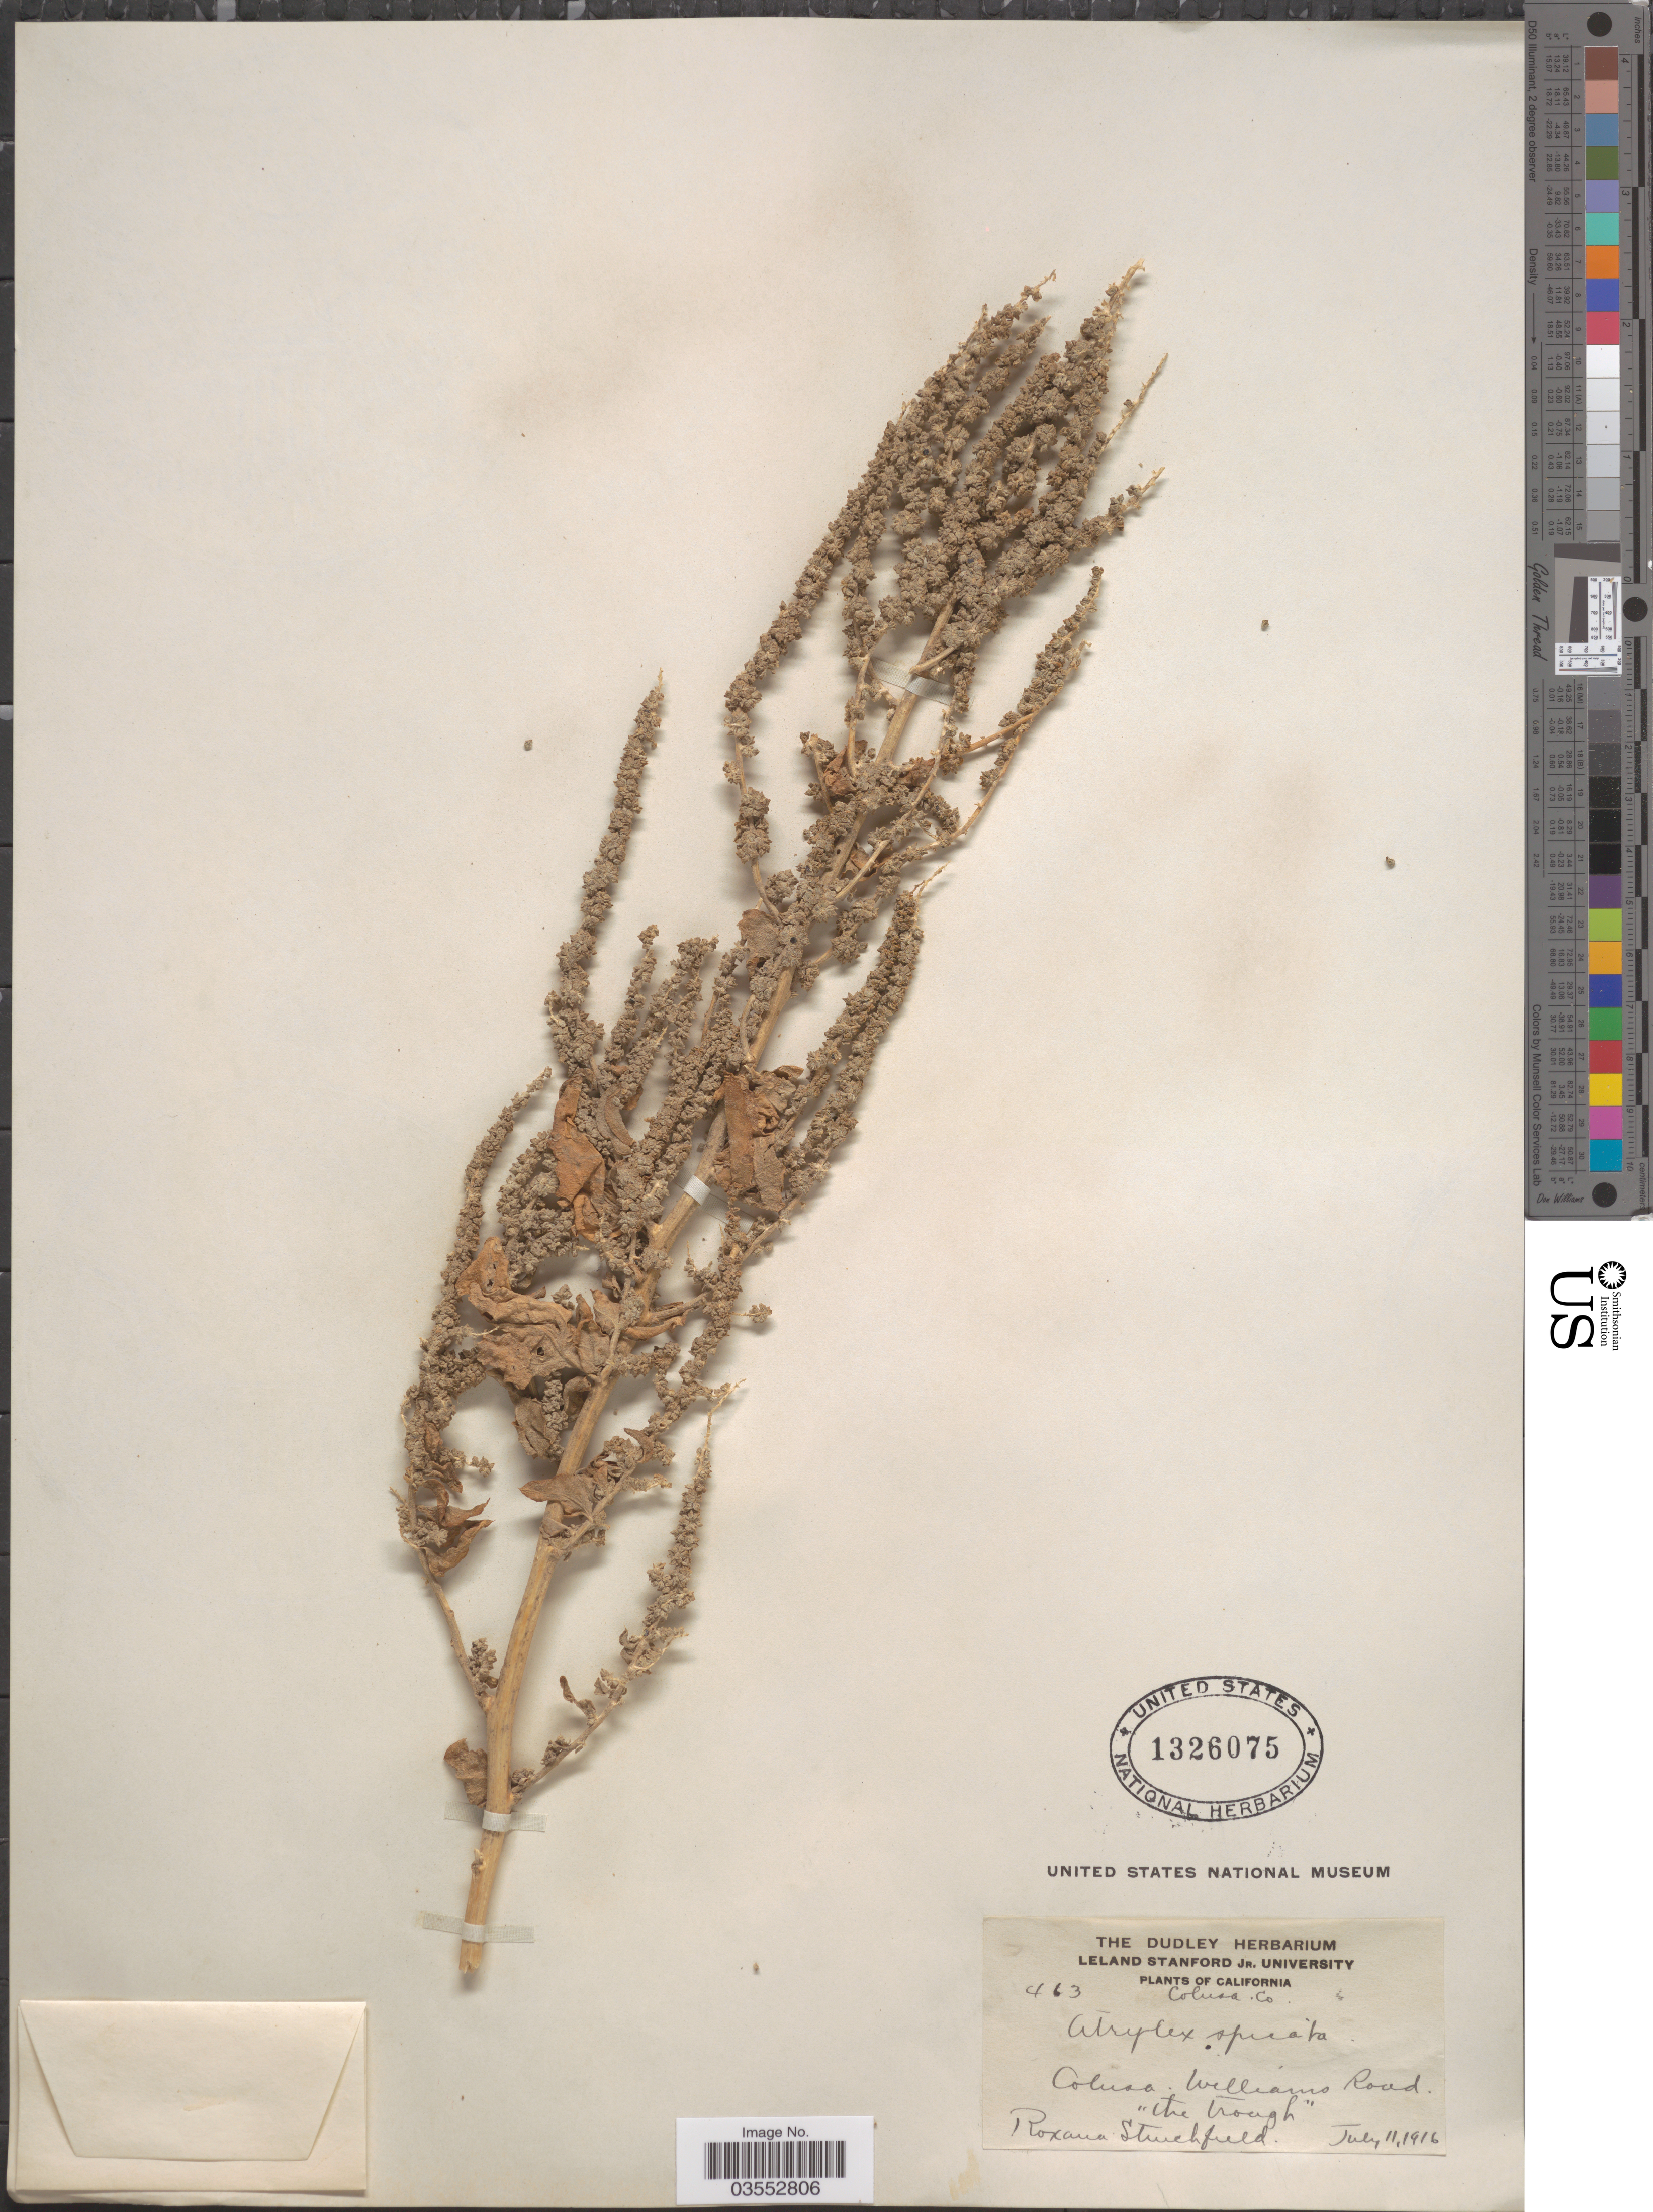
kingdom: Plantae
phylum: Tracheophyta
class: Magnoliopsida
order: Caryophyllales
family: Amaranthaceae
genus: Extriplex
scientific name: Extriplex joaquinana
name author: (A. Nelson) E.H. Zacharias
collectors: R. S. Ferris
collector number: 463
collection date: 1916-07-11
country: United States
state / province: California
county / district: Colusa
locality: Colusa. Williams Road. Colusa Co.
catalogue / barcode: US 1326075